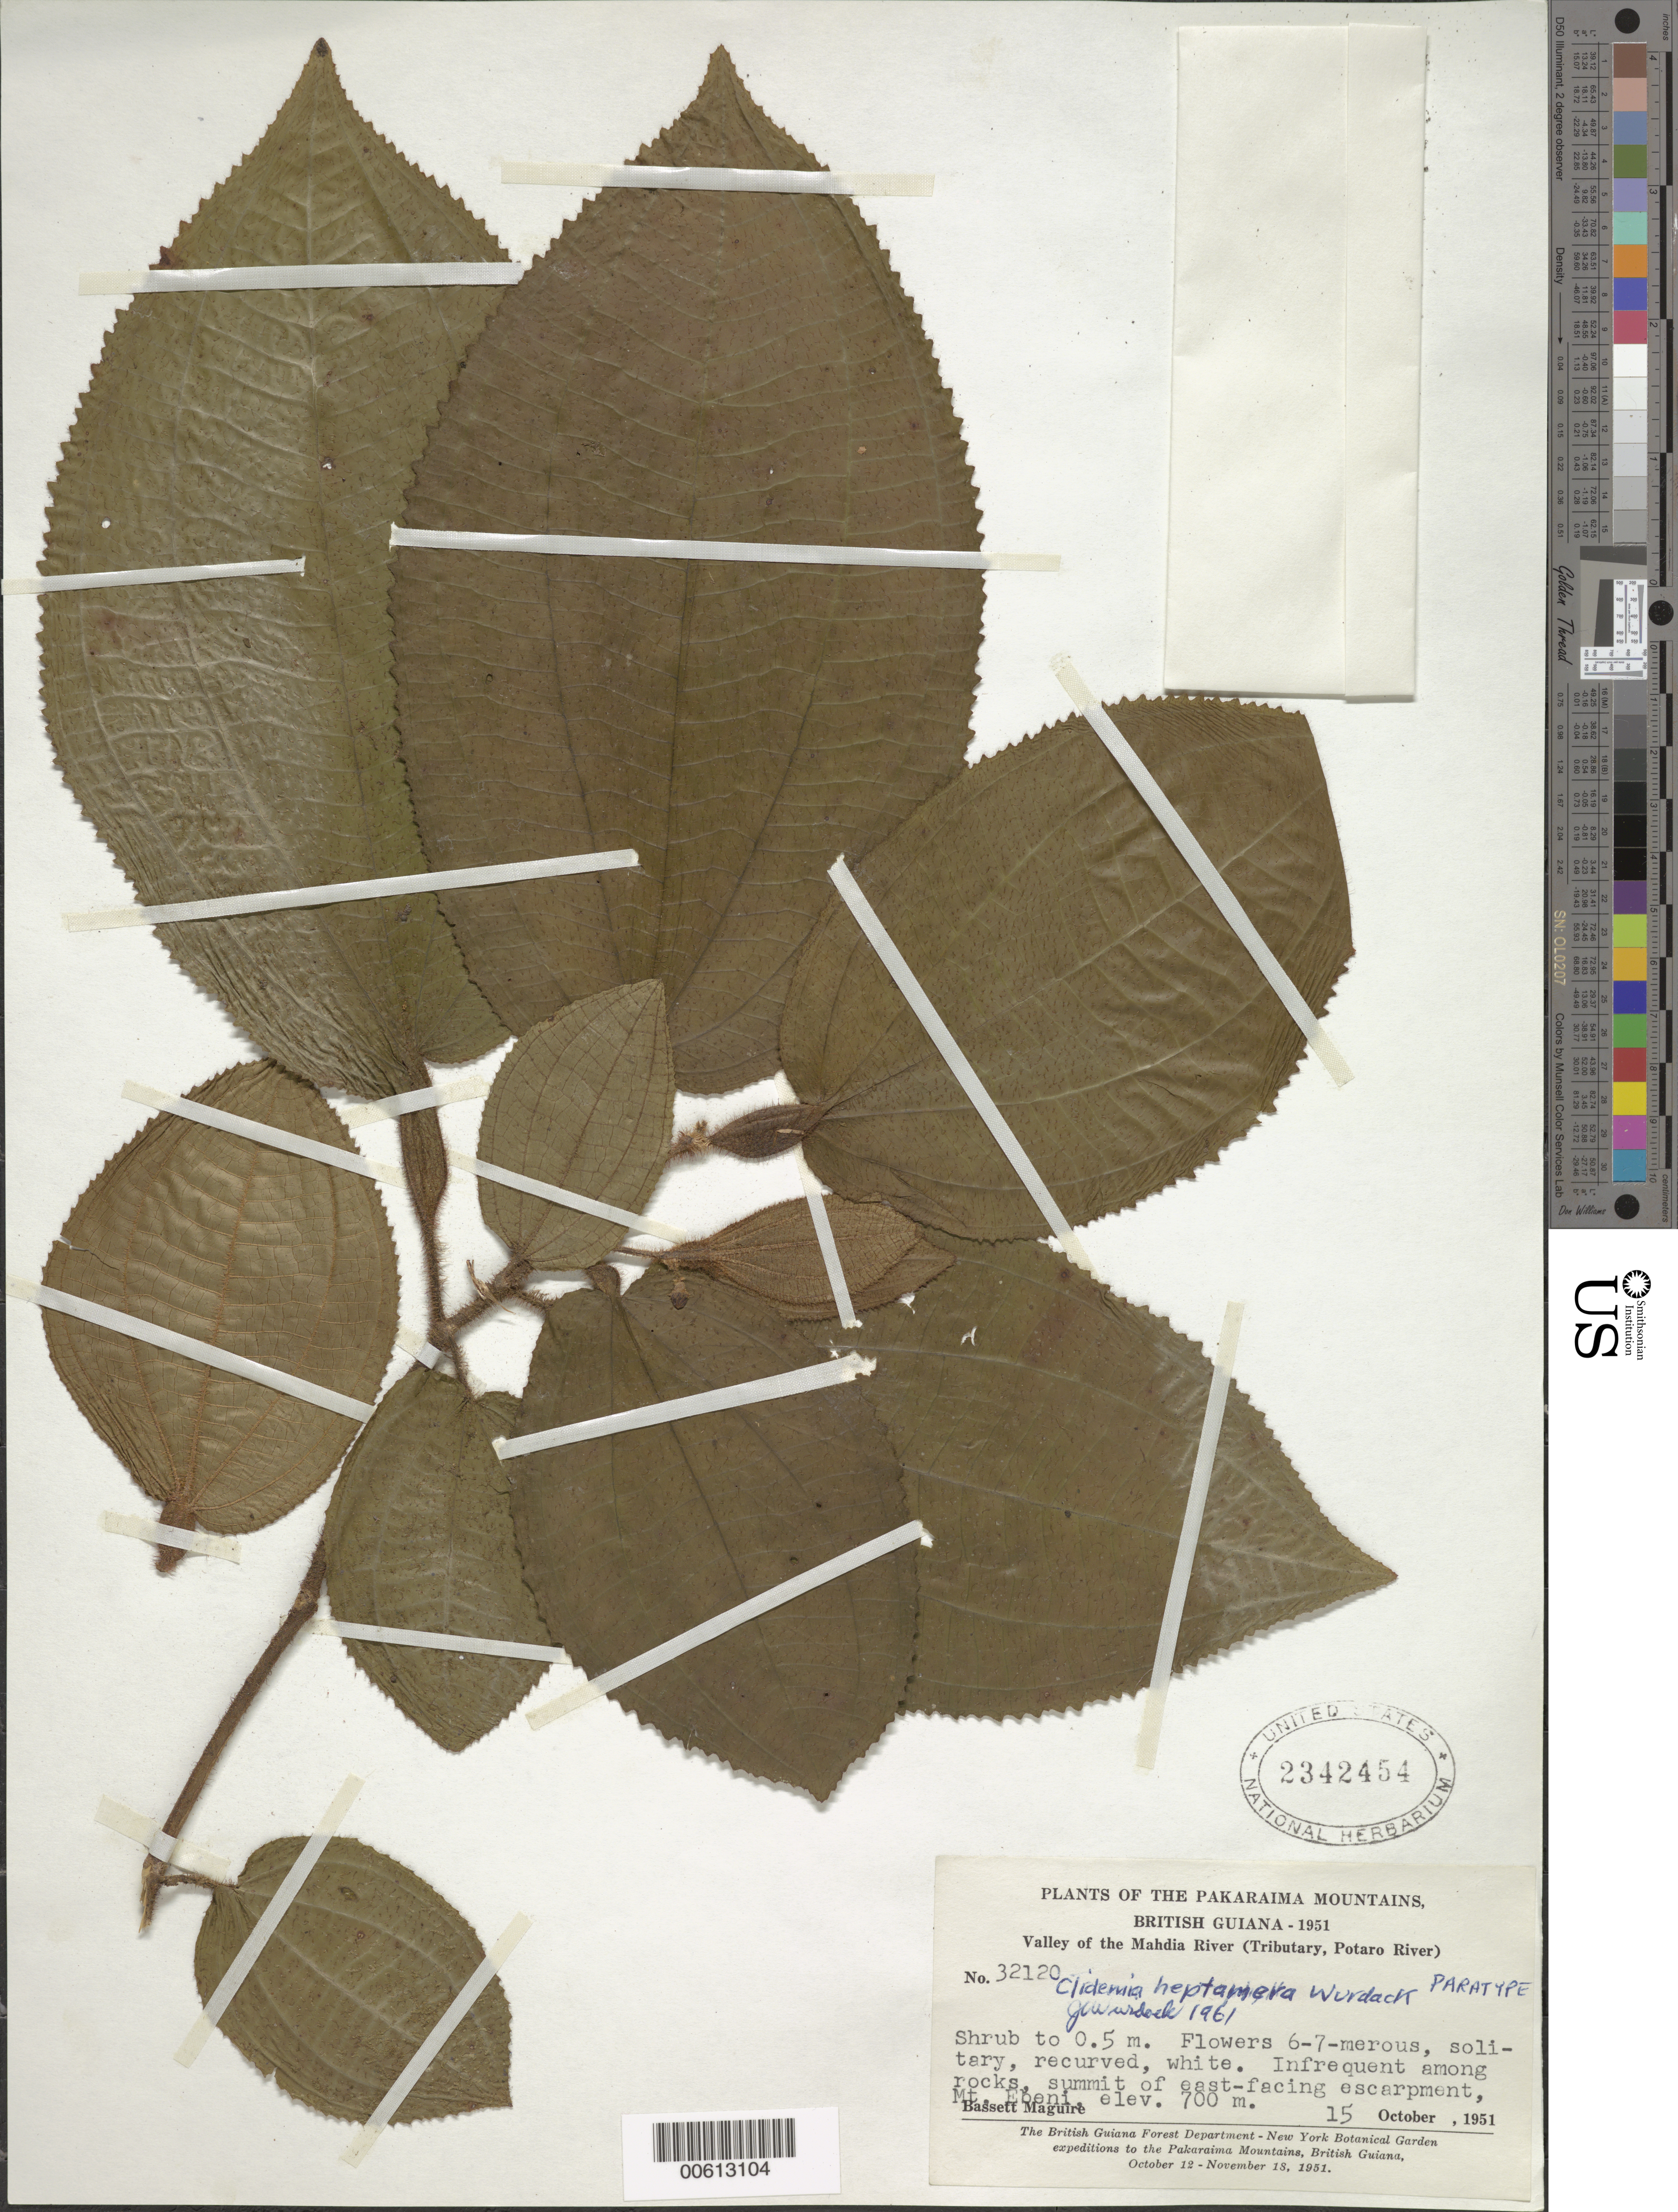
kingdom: Plantae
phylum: Tracheophyta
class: Magnoliopsida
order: Myrtales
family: Melastomataceae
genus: Clidemia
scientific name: Clidemia heptamera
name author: Wurdack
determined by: Wurdack, John J., (US), US (UNITED STATES)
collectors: B. Maguire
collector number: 32120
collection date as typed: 15-Oct-51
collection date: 1951-10-15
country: Guyana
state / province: Potaro-Siparuni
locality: Mt. Ebini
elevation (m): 700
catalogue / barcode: US 2342454